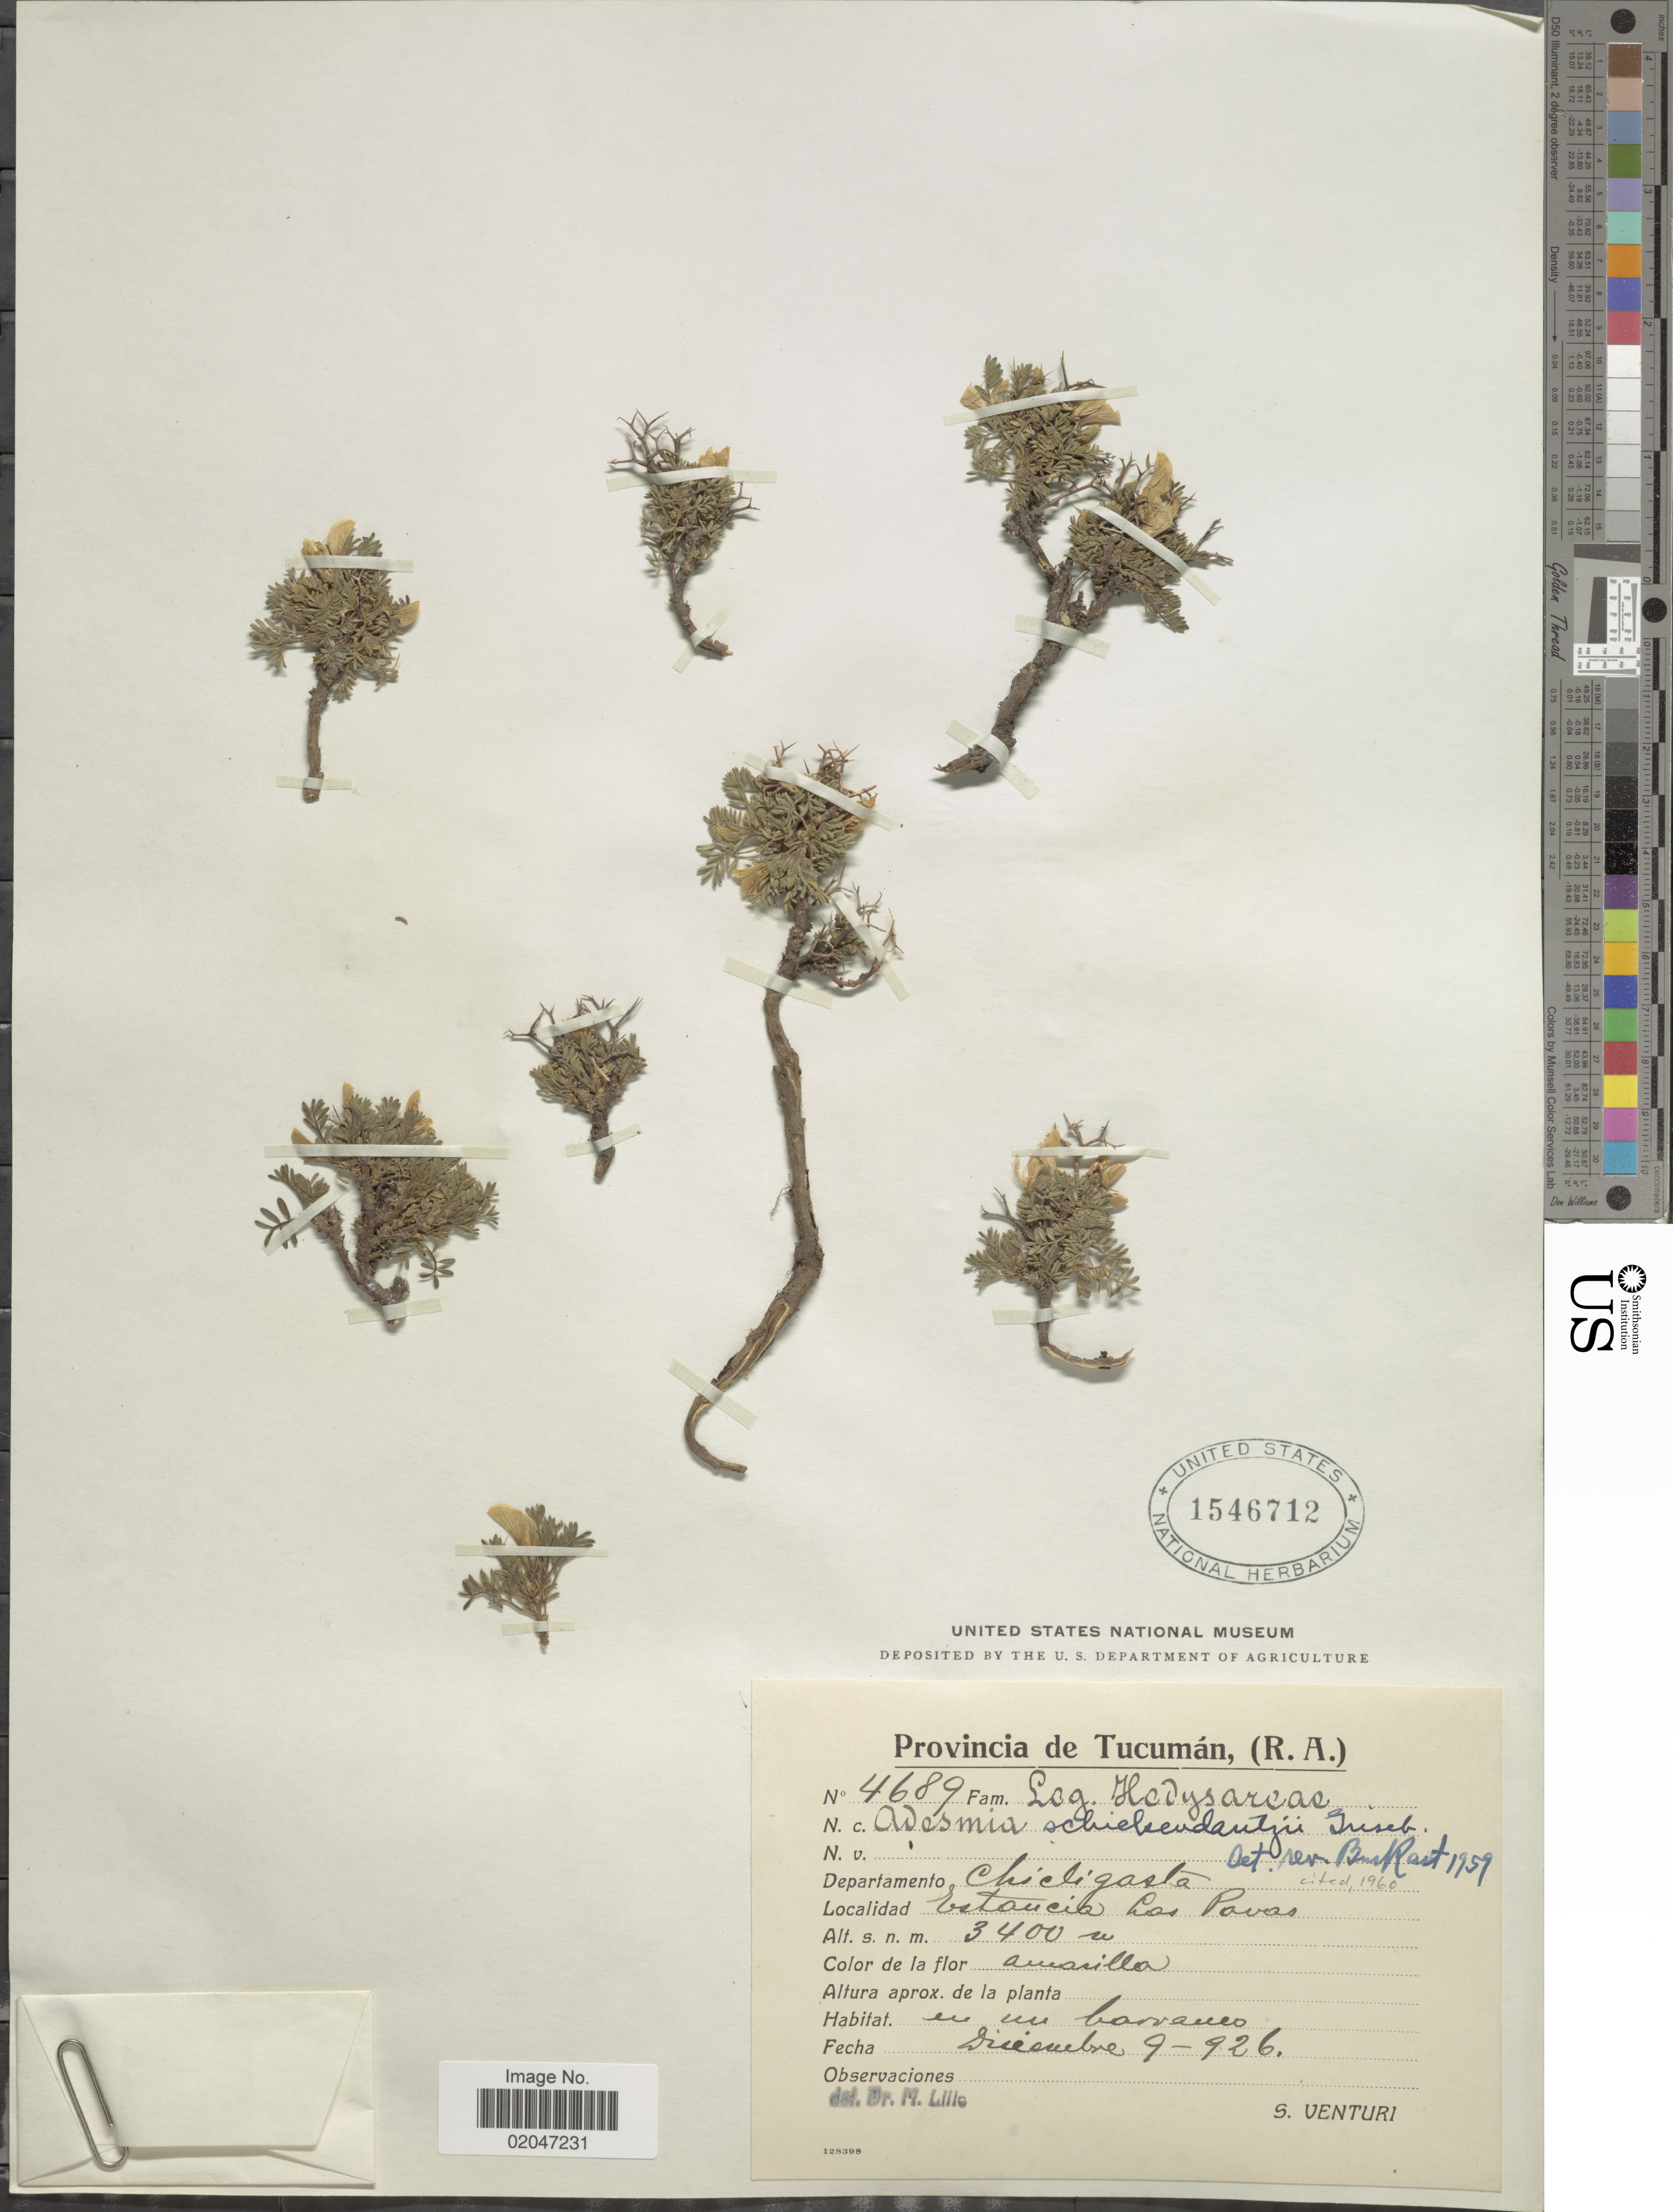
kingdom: Plantae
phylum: Tracheophyta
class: Magnoliopsida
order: Fabales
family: Fabaceae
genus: Adesmia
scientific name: Adesmia schickendantrii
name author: Griseb.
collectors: S. Venturi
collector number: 4689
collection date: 1926-12-09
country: Argentina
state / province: Tucuman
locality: (R.A.), Departamento Chichigasta, Estancia Las Pavas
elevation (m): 3400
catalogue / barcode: US 1546712